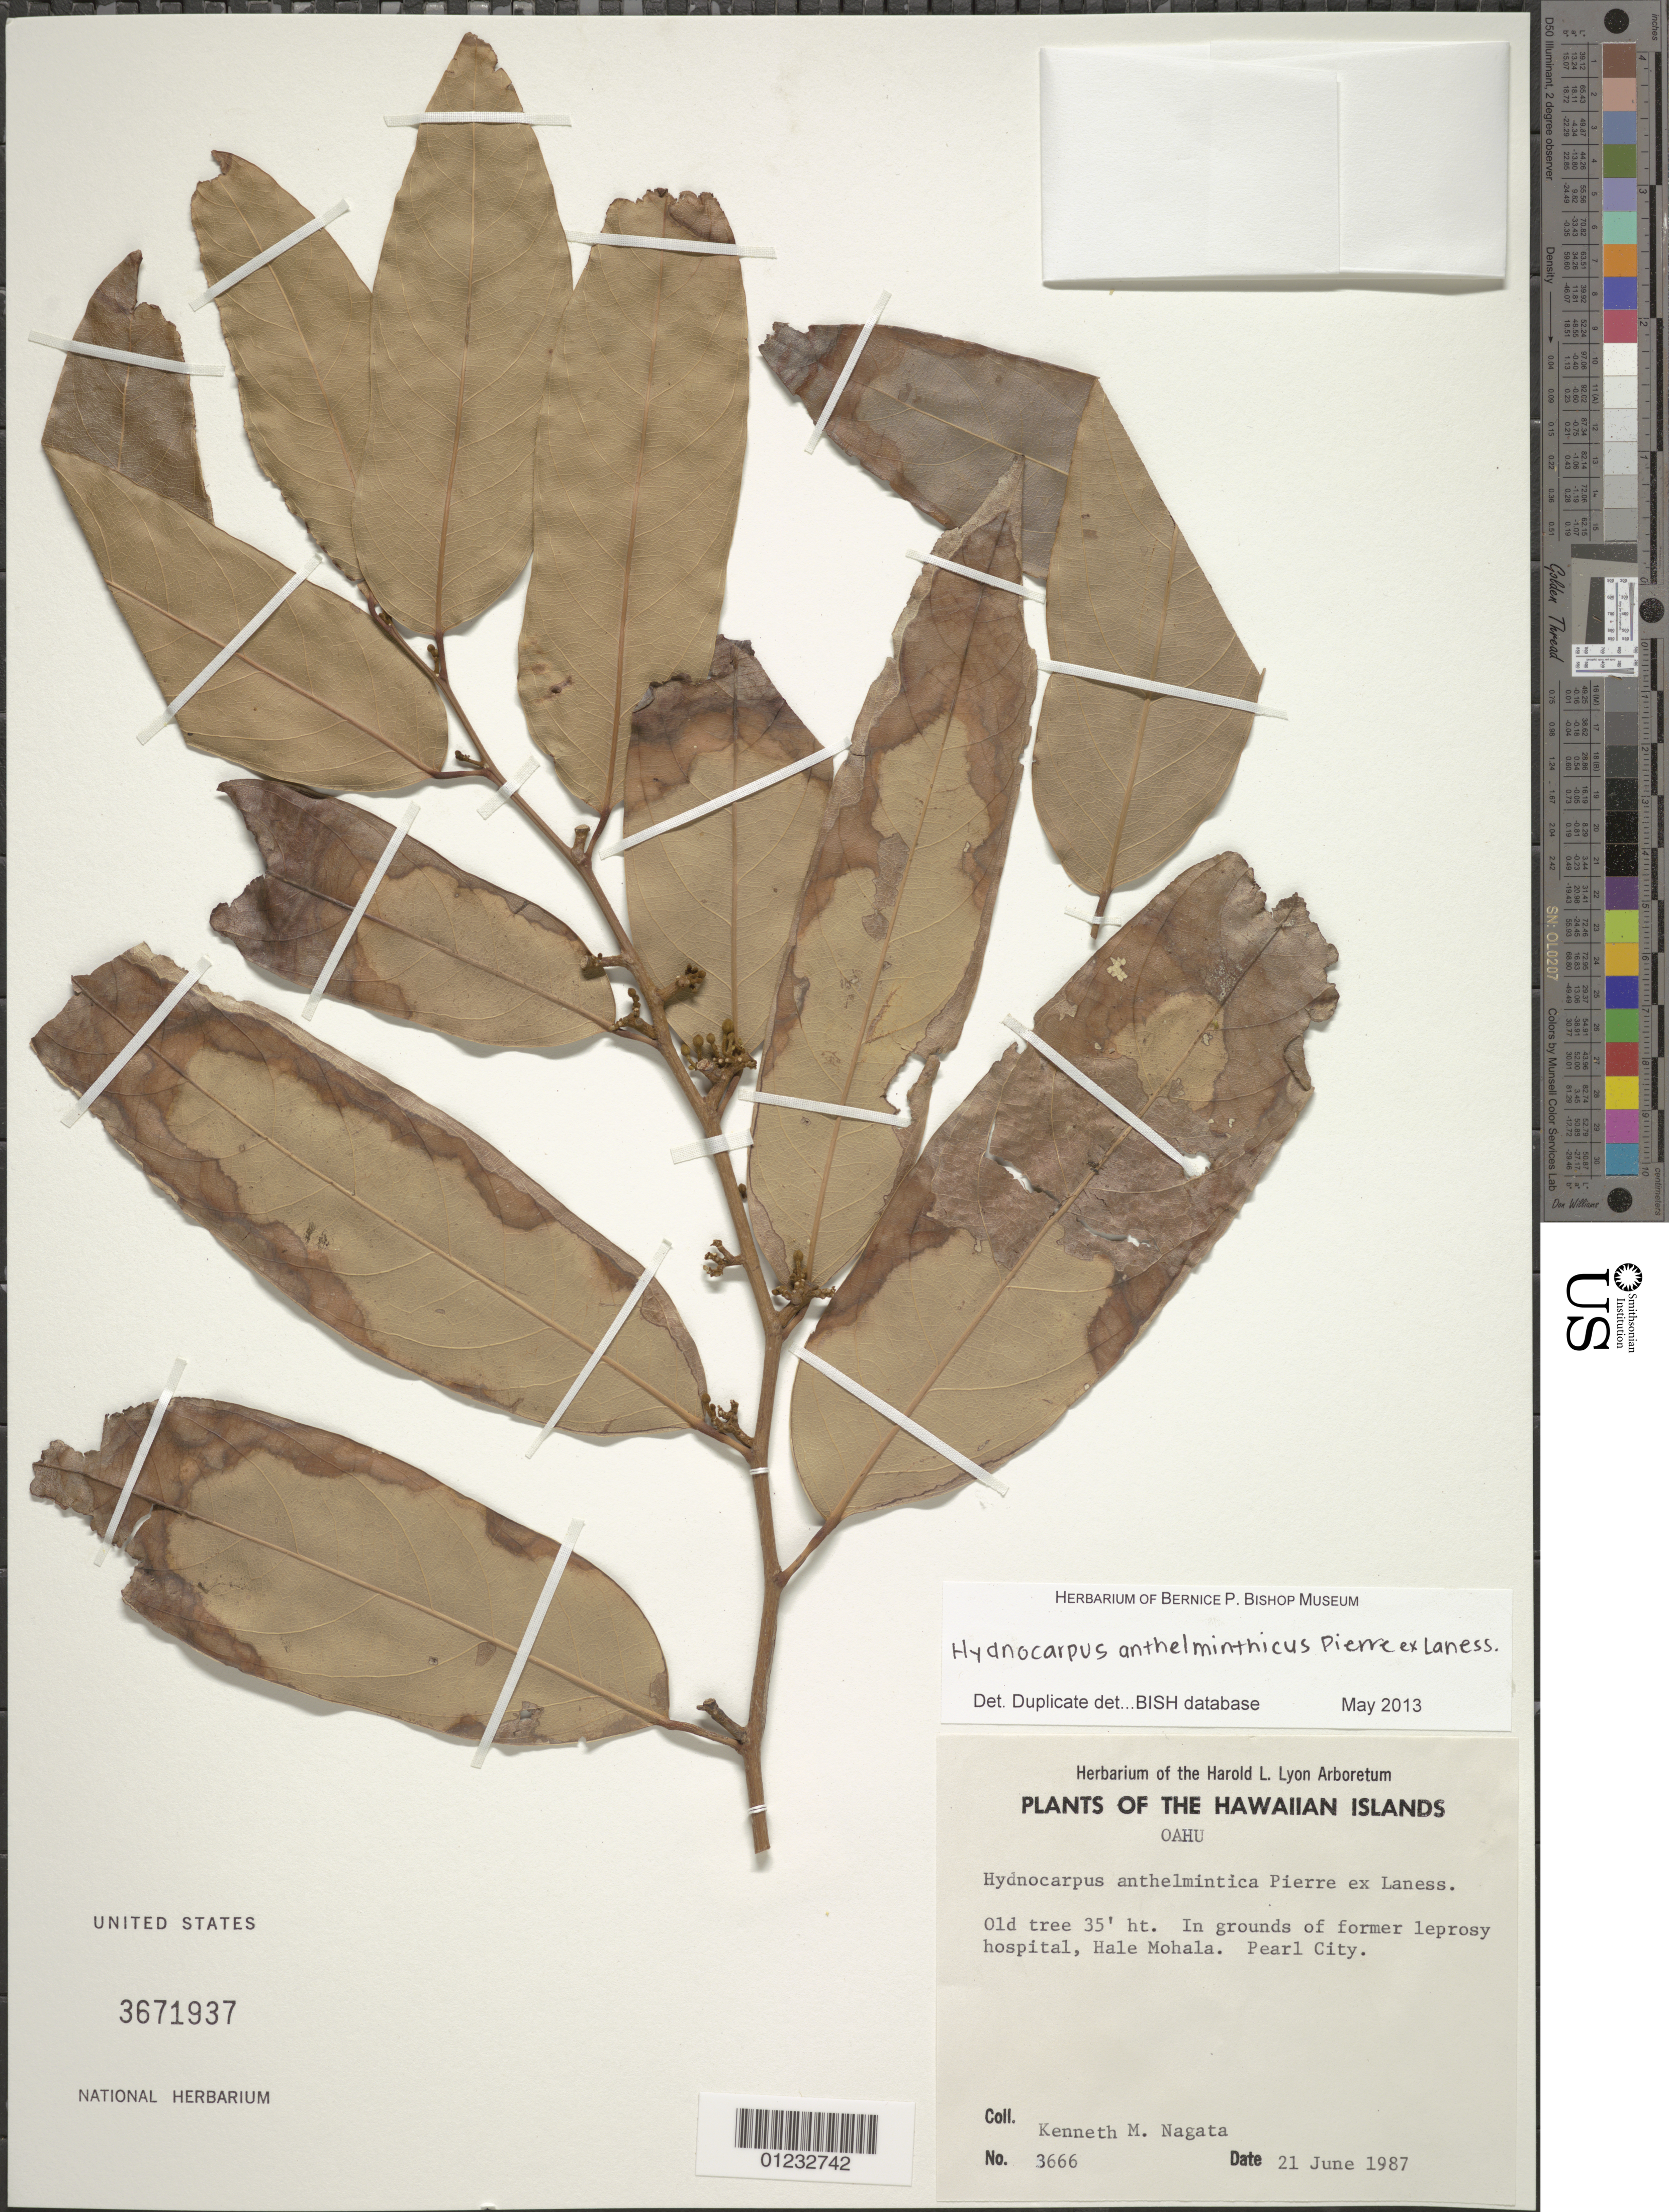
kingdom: Plantae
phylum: Tracheophyta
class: Magnoliopsida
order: Malpighiales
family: Achariaceae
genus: Hydnocarpus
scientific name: Hydnocarpus anthelminthicus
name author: Pierre ex Gagnep.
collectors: K. Nagata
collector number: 3666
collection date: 1987-06-21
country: United States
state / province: Hawaii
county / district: Honolulu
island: Oahu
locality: Pearl City, Hale Mohala hospital.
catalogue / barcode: US 3671937